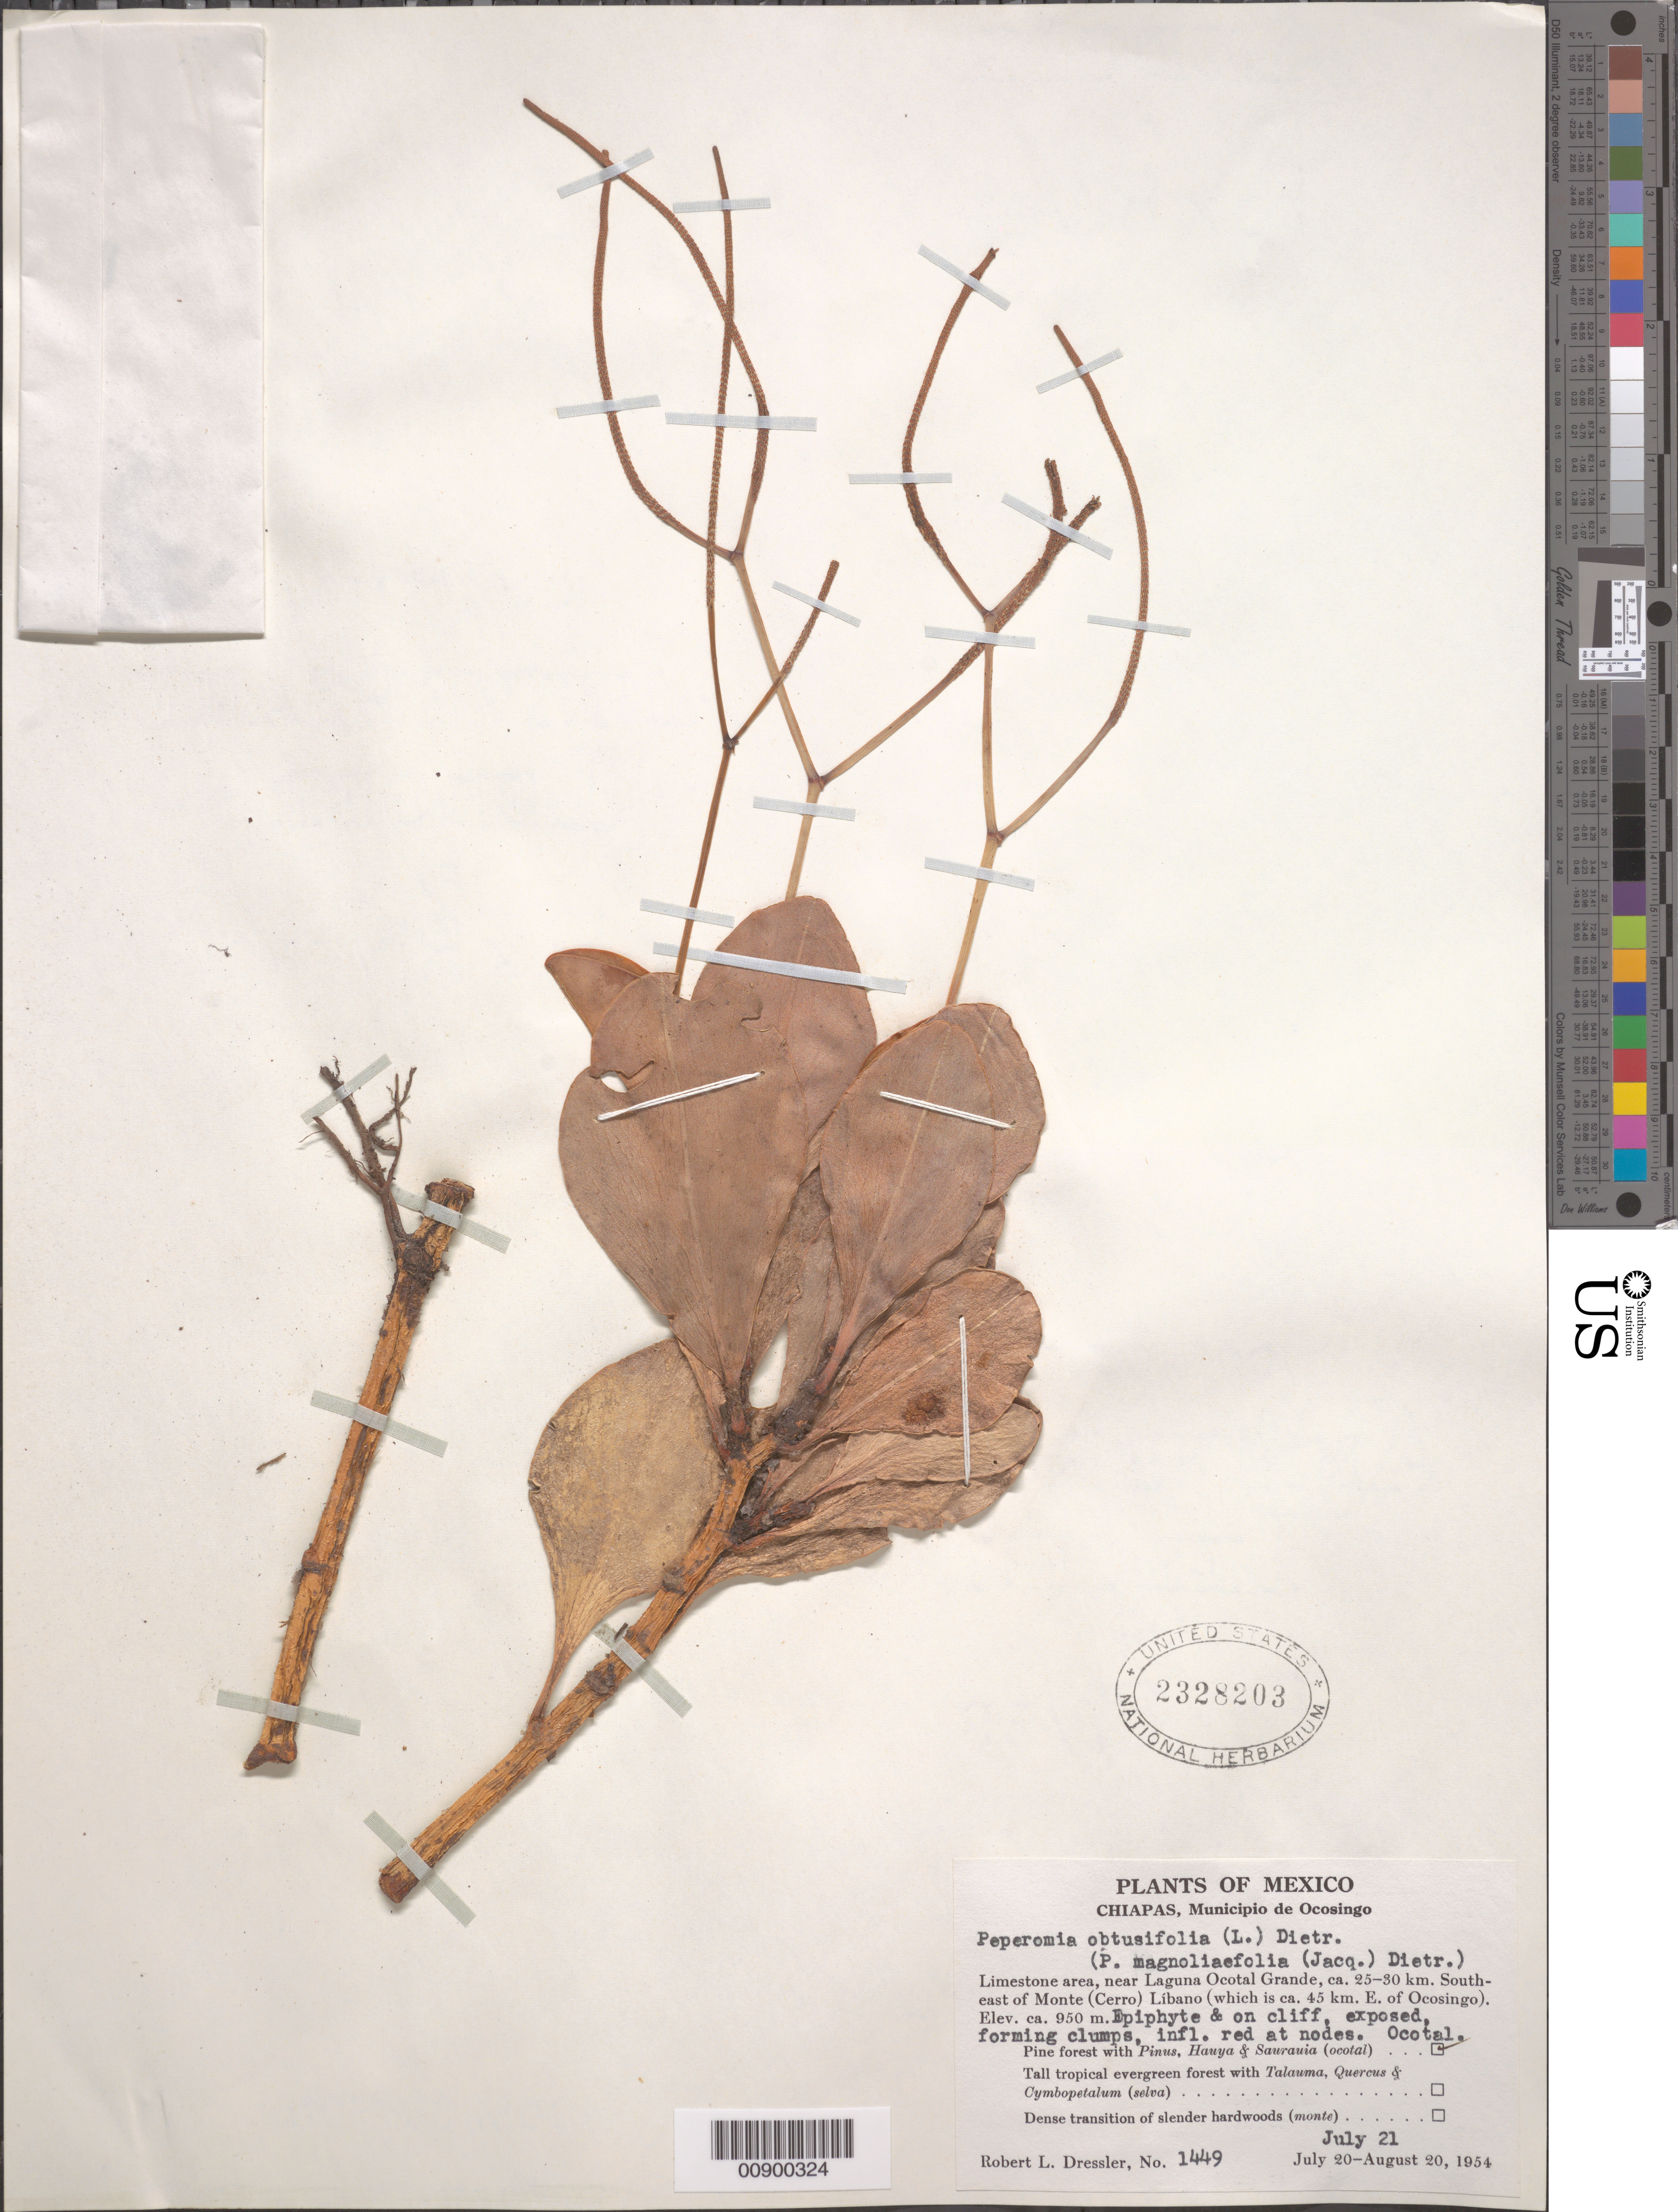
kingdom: Plantae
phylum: Tracheophyta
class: Magnoliopsida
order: Piperales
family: Piperaceae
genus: Peperomia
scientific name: Peperomia obtusifolia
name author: (L.) A. Dietr.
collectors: R. Dressler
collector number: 1449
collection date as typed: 21 Jul 1954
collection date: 1954-07-21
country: Mexico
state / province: Chiapas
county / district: Ocosingo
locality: Chiapas, Municipio de Ocosingo, limestone area, near Laguna Ocotal Grande, ca. 25-30 km. Southeast of Monte (Cerro) Líbano (which is ca. 45 km. E. of Ocosingo).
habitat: Epiphyte & on cliff, exposed. Pine forest with Pinus, Hauya & Saurauia (ocotal).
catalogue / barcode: US 2328203